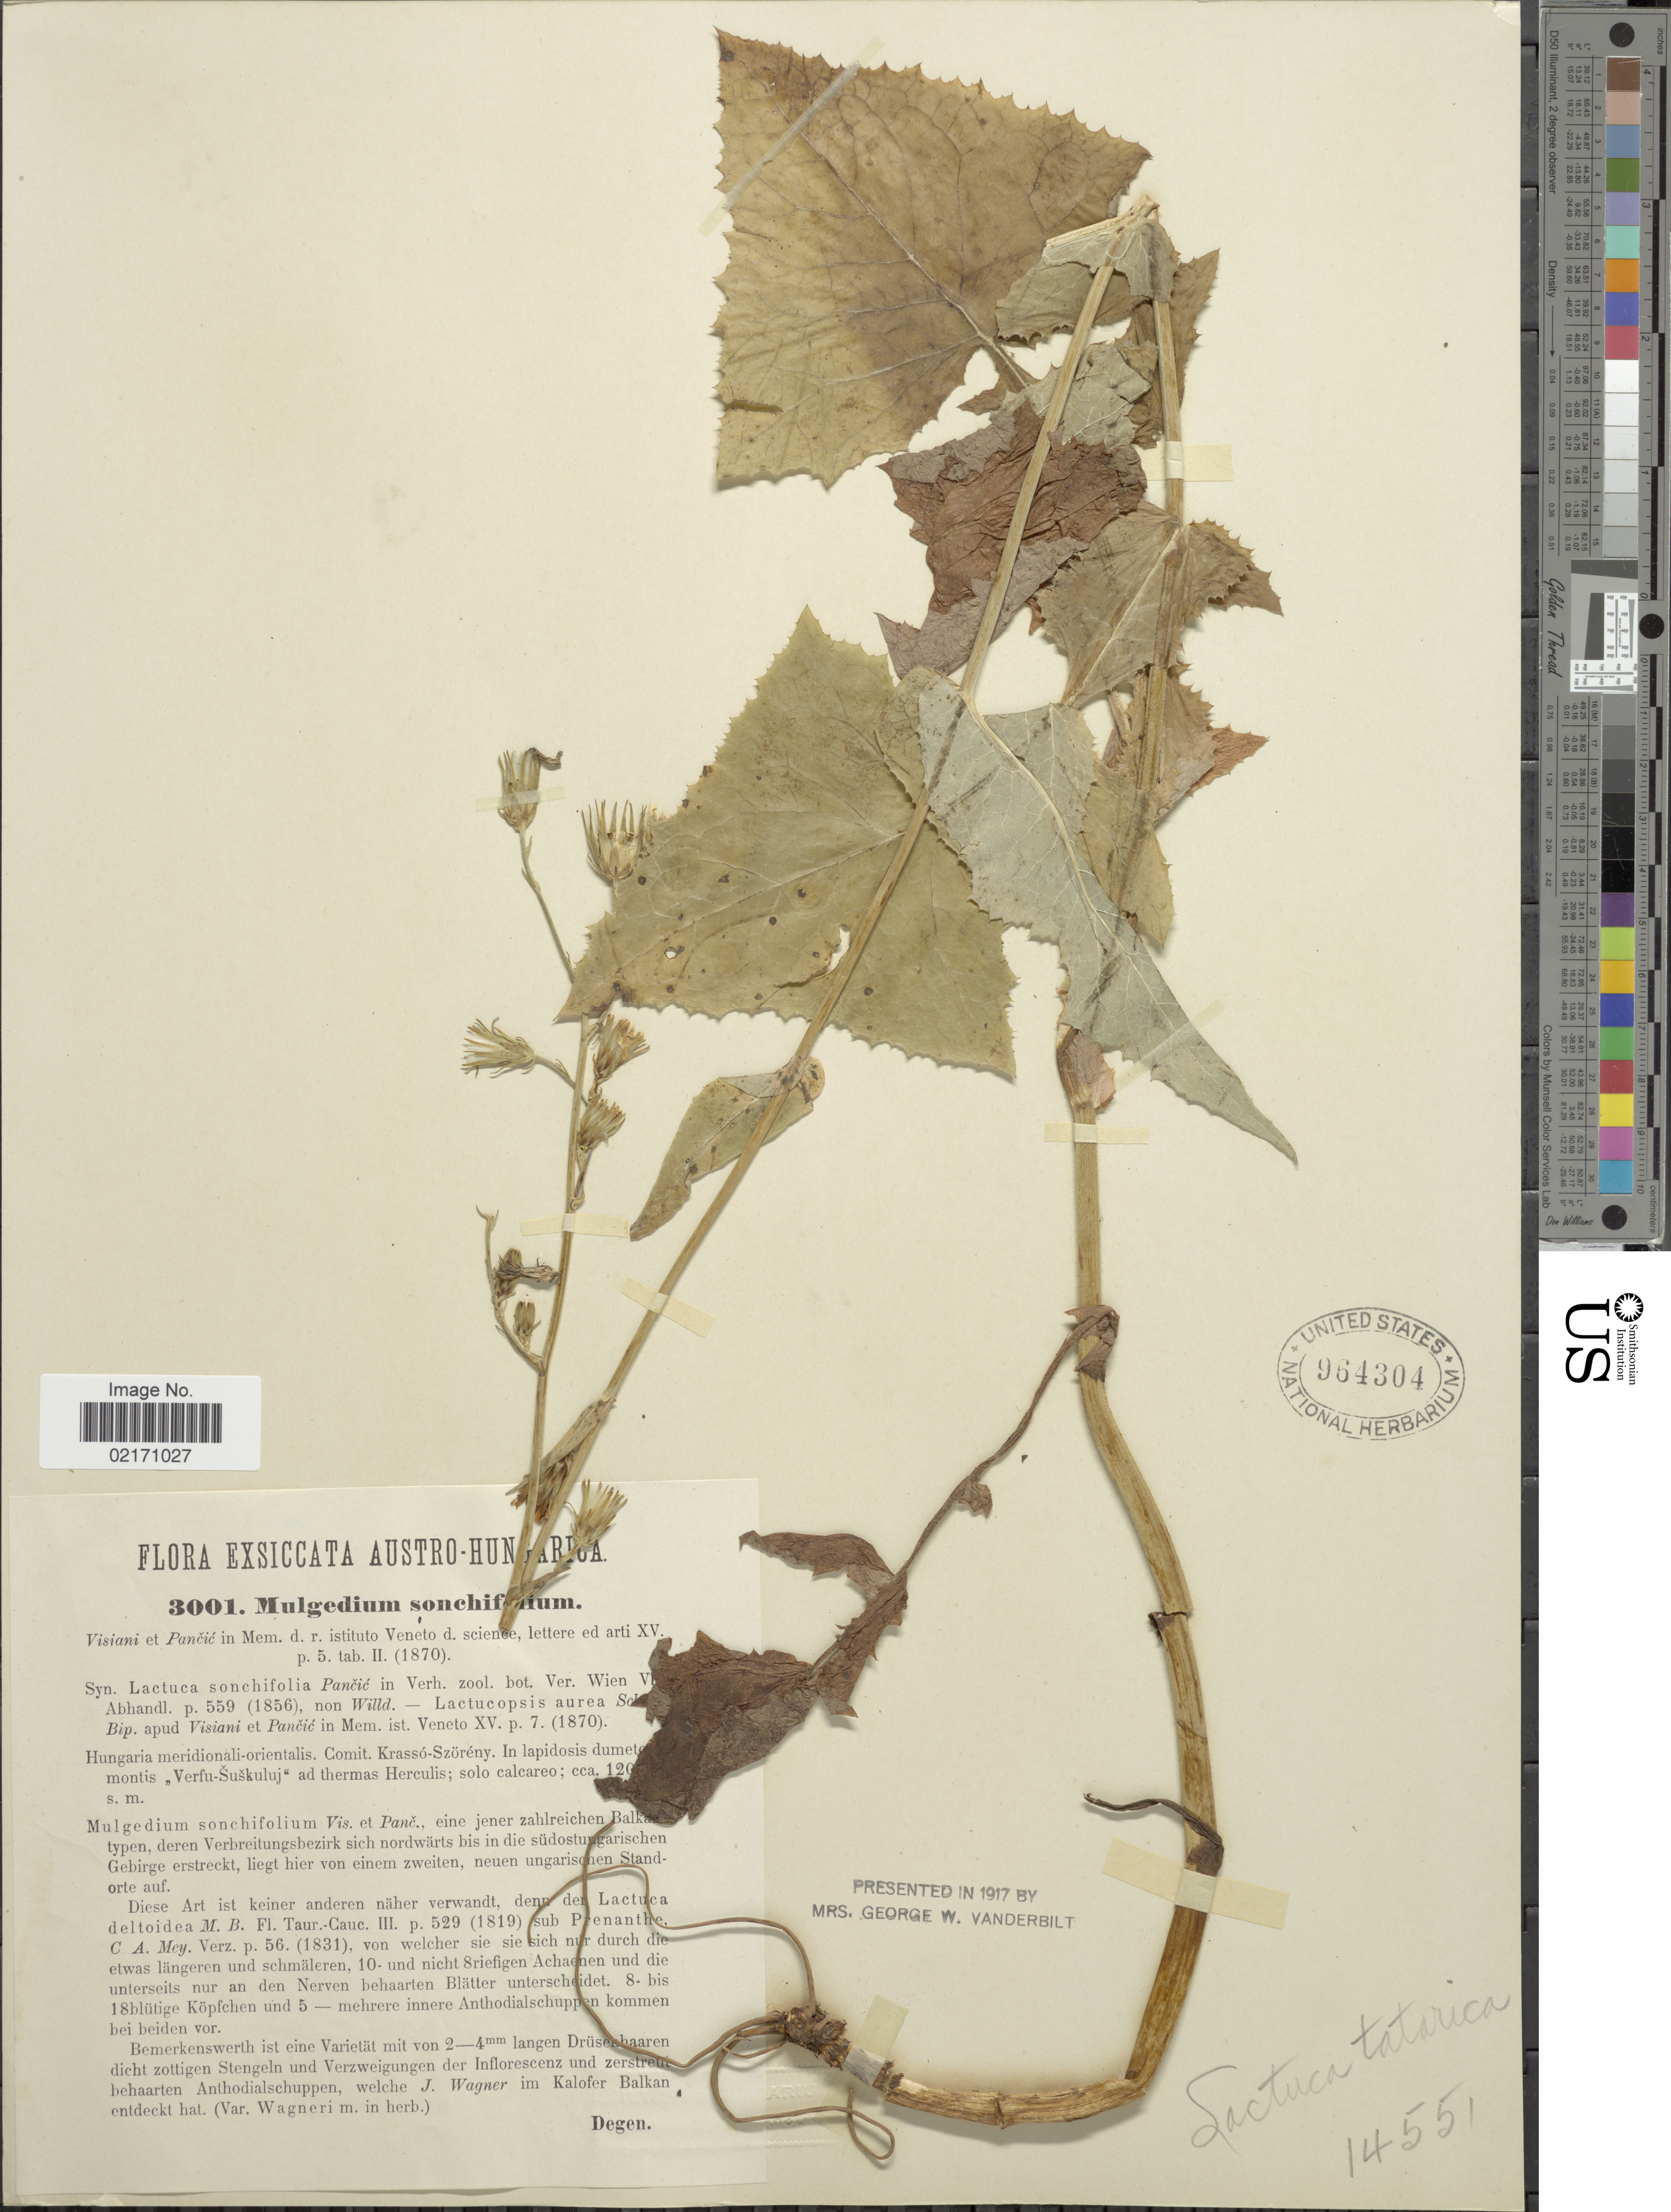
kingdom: Plantae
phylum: Tracheophyta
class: Magnoliopsida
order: Asterales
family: Asteraceae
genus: Lactuca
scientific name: Lactuca aurea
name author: (Stebbins) Sch. Bip. ex Vis. & Pančić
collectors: Degen.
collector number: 3001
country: Hungary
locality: Austro-Hun [illegible text]r [illegible text]a, Hungaria meridionalis-orientalis, Comit. Krasso-Szoreny, montis Verfu-Suskuluj ad thermas Hesrculis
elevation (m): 120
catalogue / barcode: US 964304